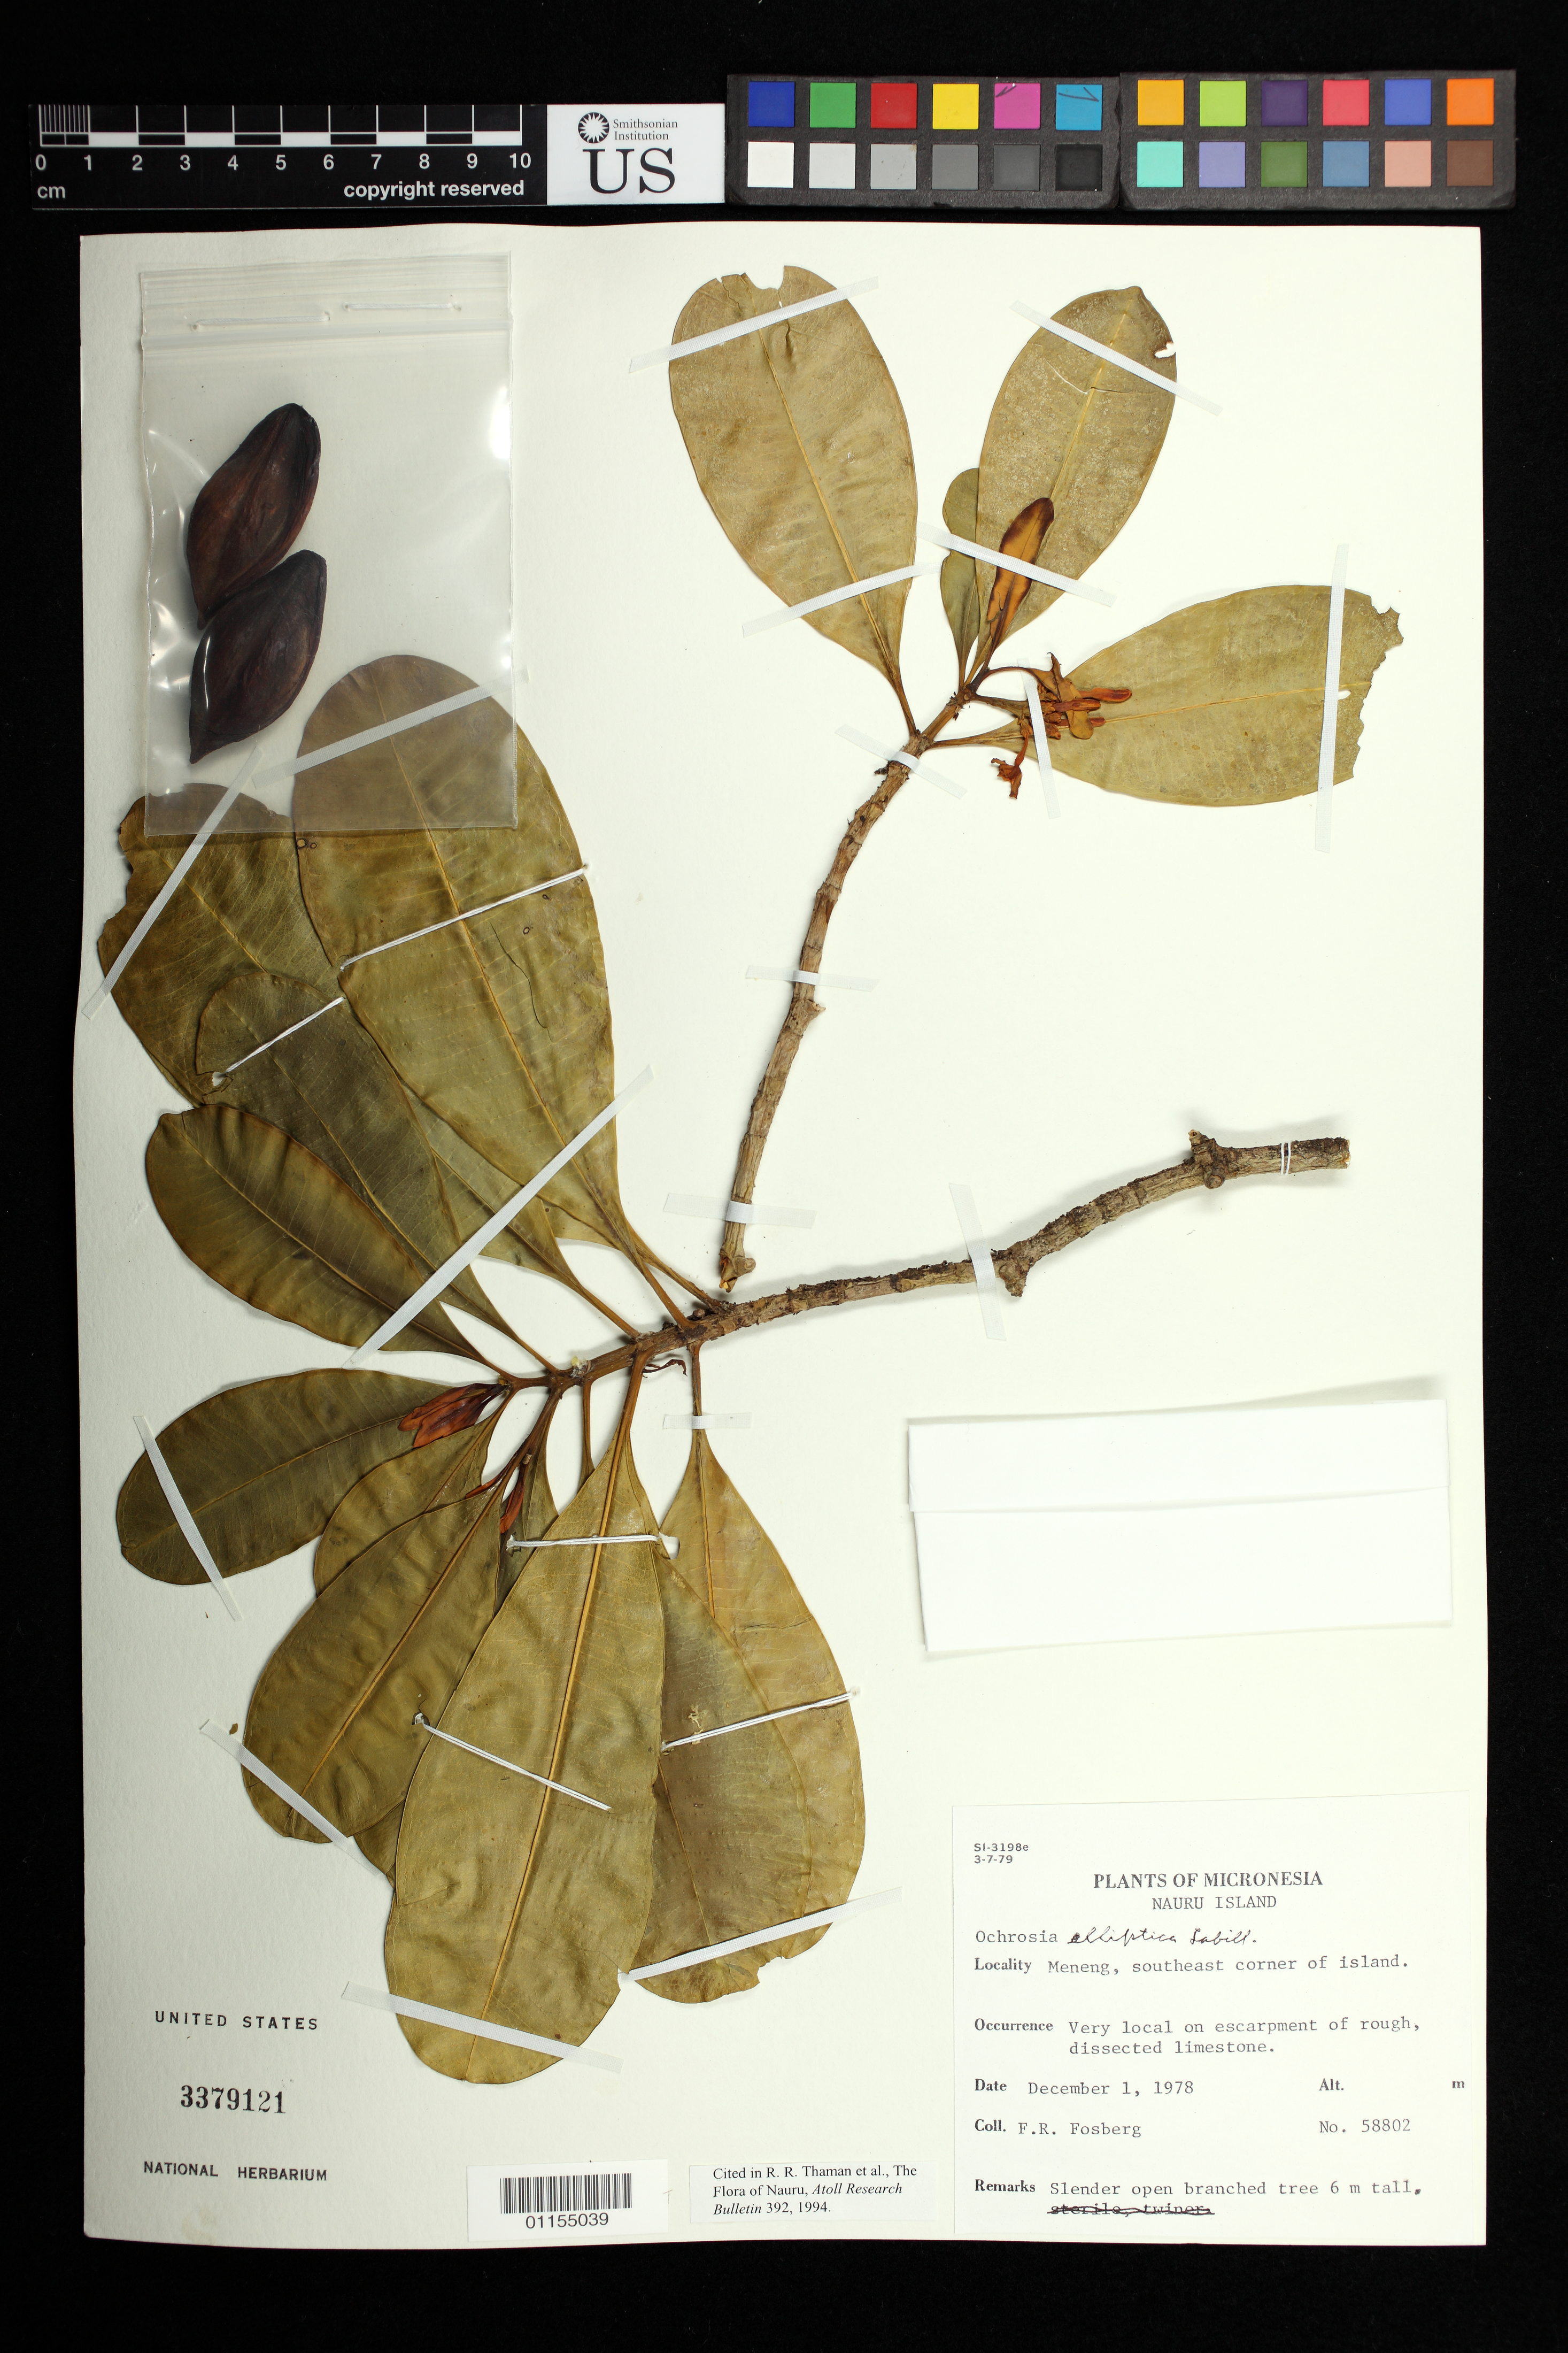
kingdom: Plantae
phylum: Tracheophyta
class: Magnoliopsida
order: Gentianales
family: Apocynaceae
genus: Ochrosia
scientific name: Ochrosia elliptica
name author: Labill.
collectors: F. R. Fosberg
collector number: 58802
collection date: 1978-12-01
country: Nauru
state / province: Buada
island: Nauru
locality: Bauda Lagoon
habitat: very local on escarpment of rough, dissected limestone.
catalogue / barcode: US 3379121